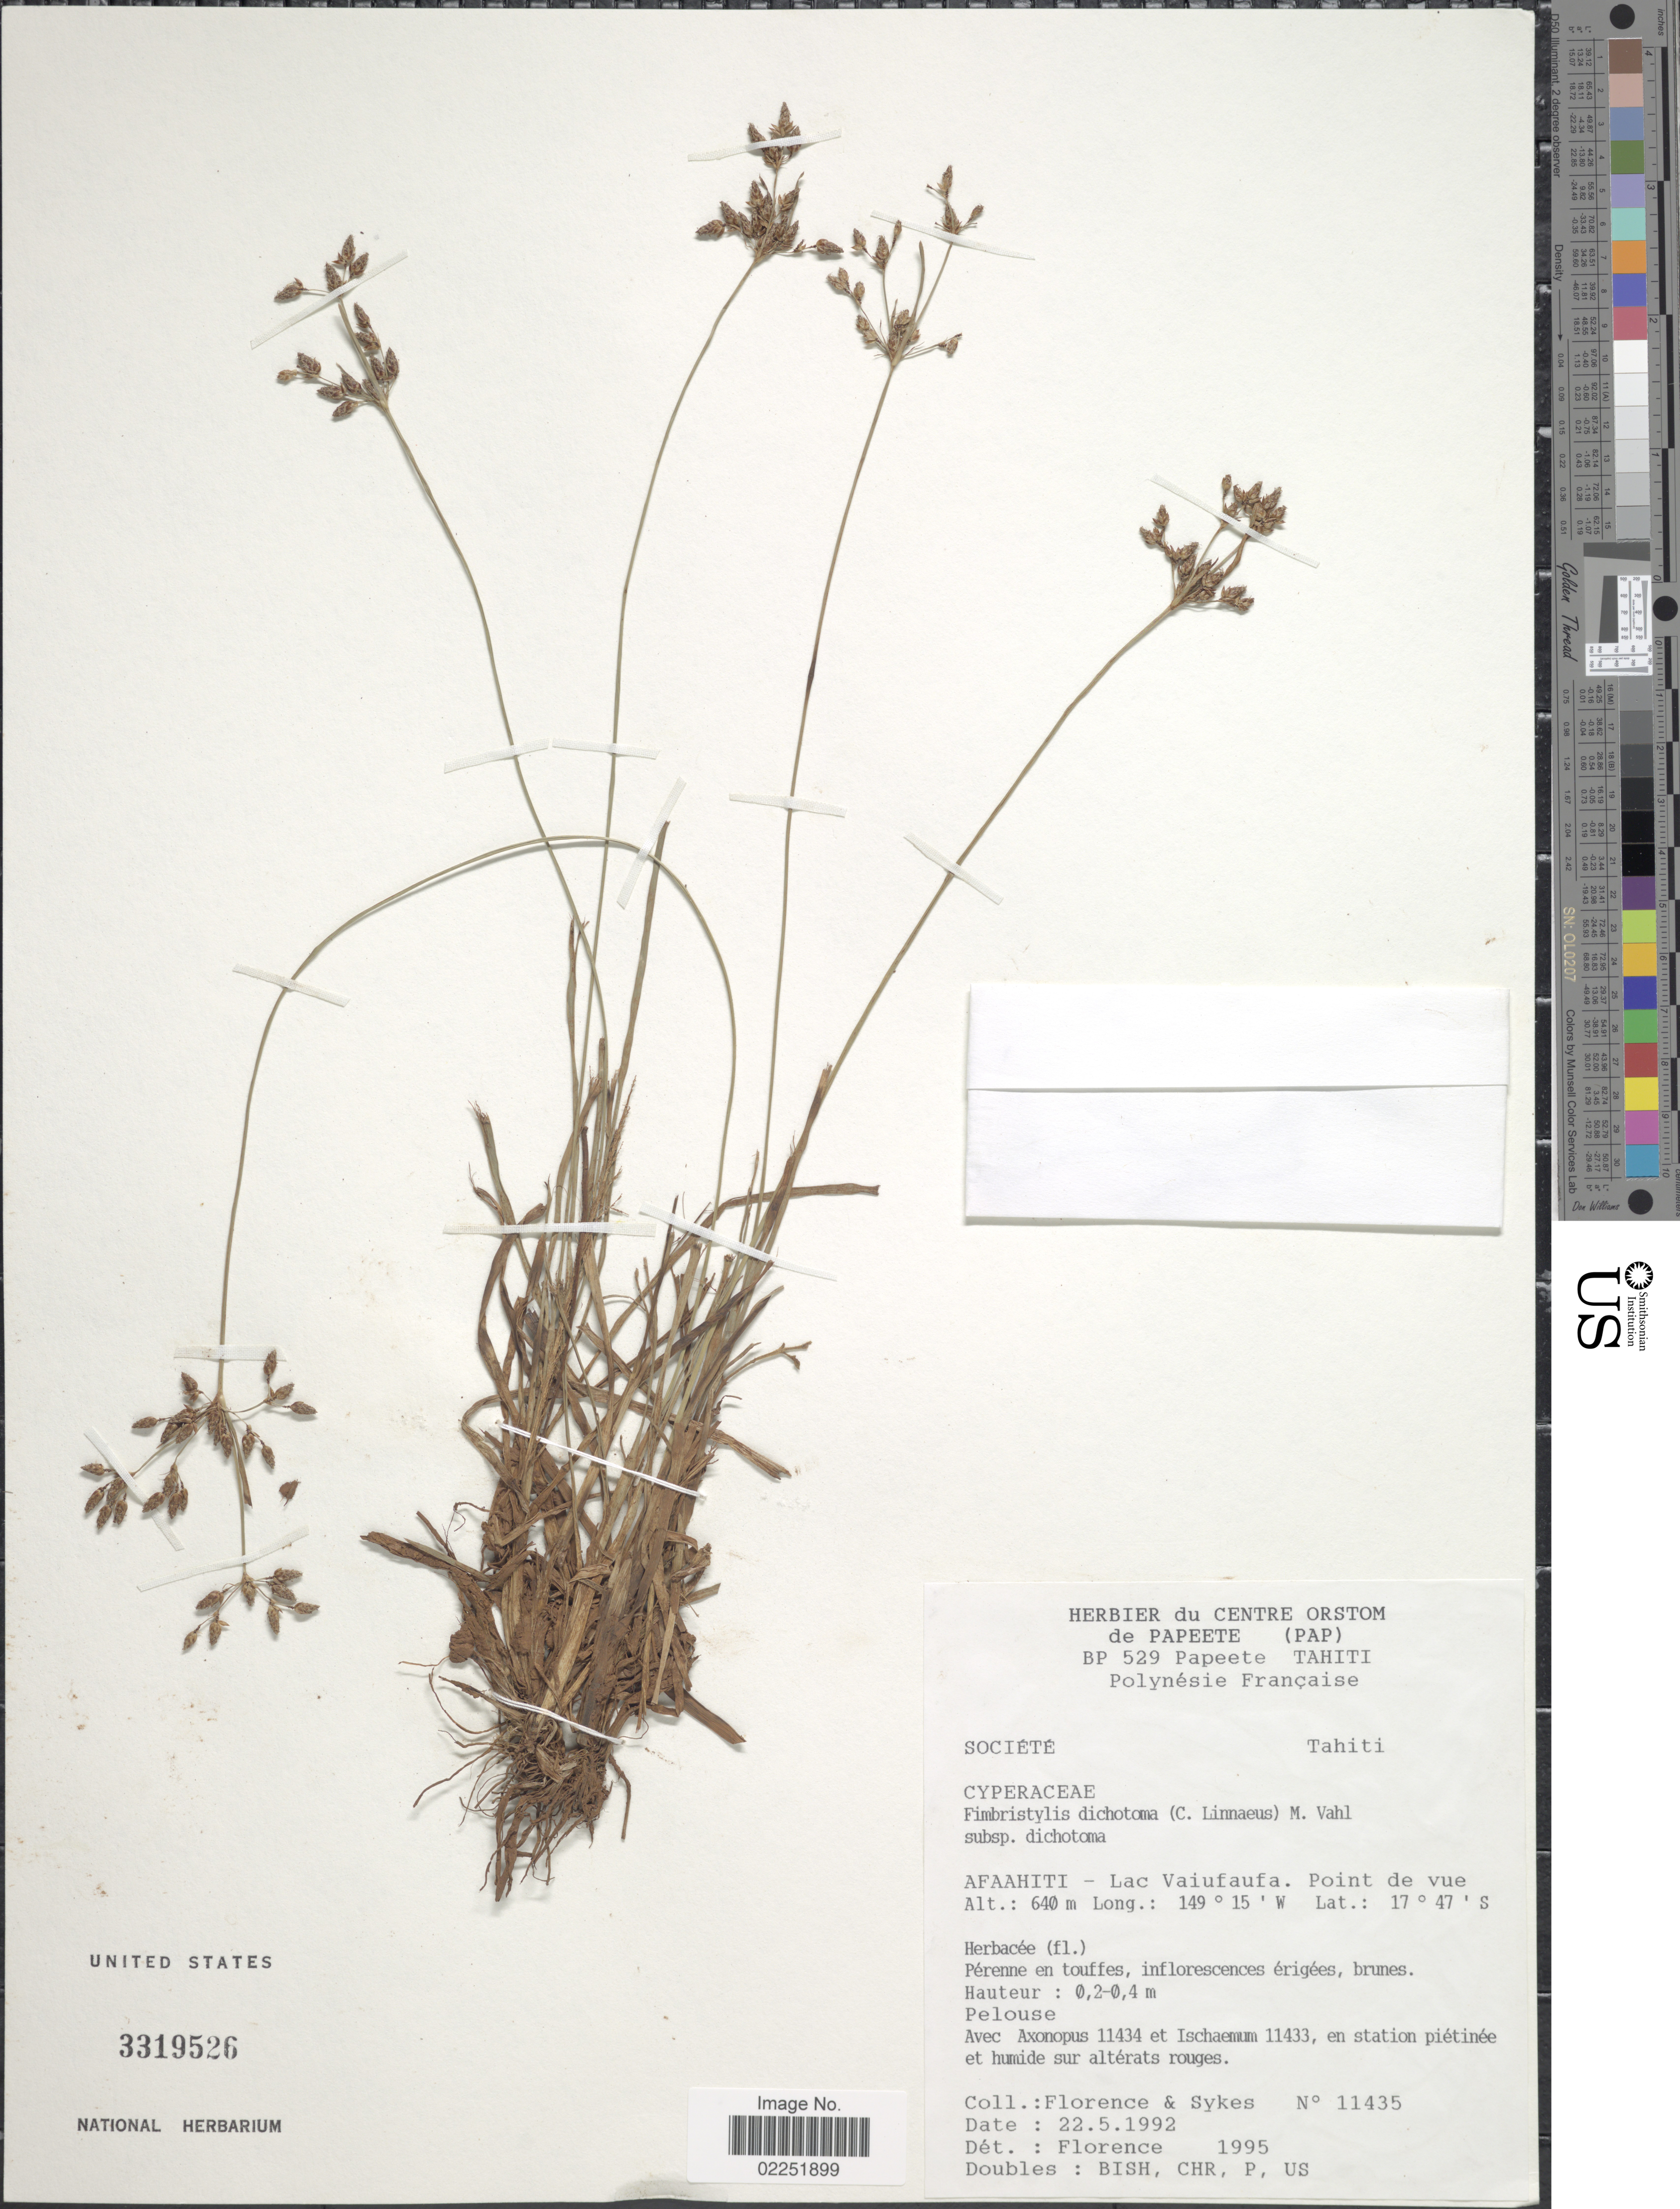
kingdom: Plantae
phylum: Tracheophyta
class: Liliopsida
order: Poales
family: Cyperaceae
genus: Fimbristylis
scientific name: Fimbristylis dichotoma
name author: (L.) Vahl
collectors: -. Florence & Sykes, --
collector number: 11435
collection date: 1992-05-22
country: French Polynesia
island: Tahiti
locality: Société, Tahiti, Afaahiti - Lac Vaiufaufa. Point de veu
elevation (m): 640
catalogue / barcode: US 3319526